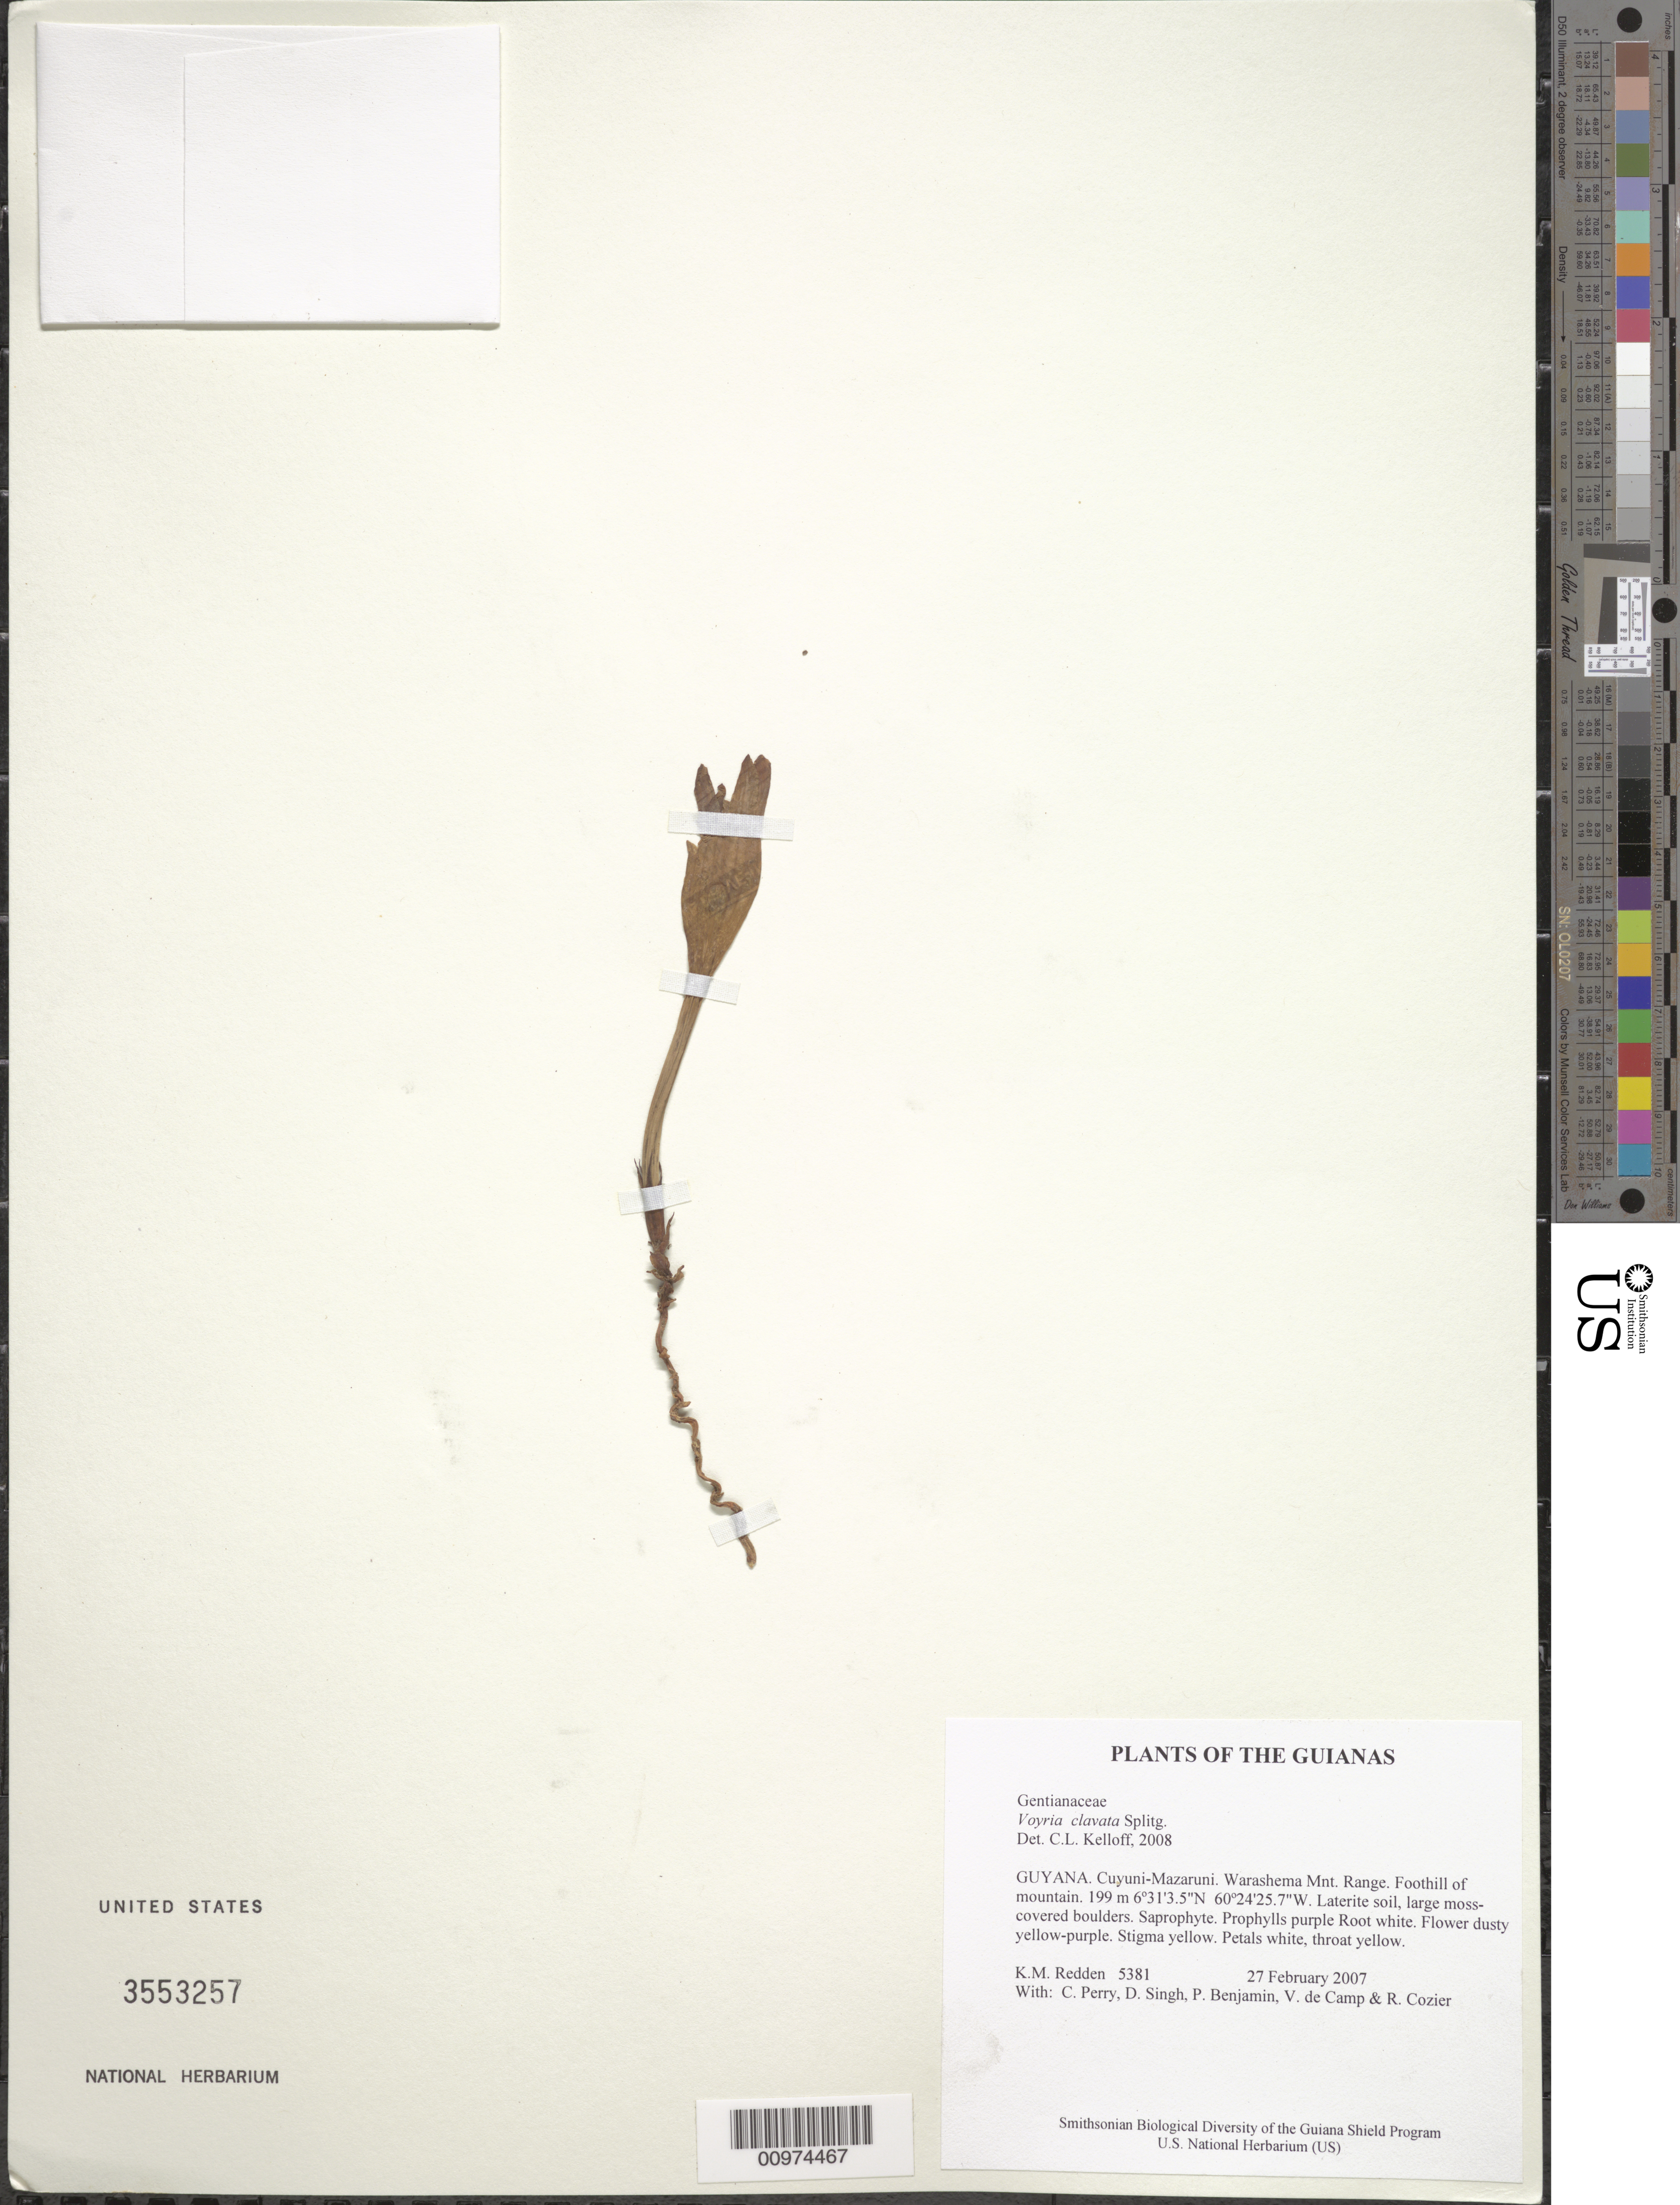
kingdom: Plantae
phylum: Tracheophyta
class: Magnoliopsida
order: Gentianales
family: Gentianaceae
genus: Voyria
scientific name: Voyria clavata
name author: Splitg.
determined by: Kelloff, Carol L., (US), Smithsonian Institution - National Museum of Natural History (UNITED STATES)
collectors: K. M. Redden, C. Perry, D. Singh, P. Benjamin, V. De Camp & R. Cozier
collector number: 5381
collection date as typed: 27 February 2007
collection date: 2007-02-27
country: Guyana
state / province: Cuyuni-Mazaruni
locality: Warashema Mnt. Range. Foothill of mountain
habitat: Laterite soil, large moss-covered boulders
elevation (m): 199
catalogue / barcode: US 3553257